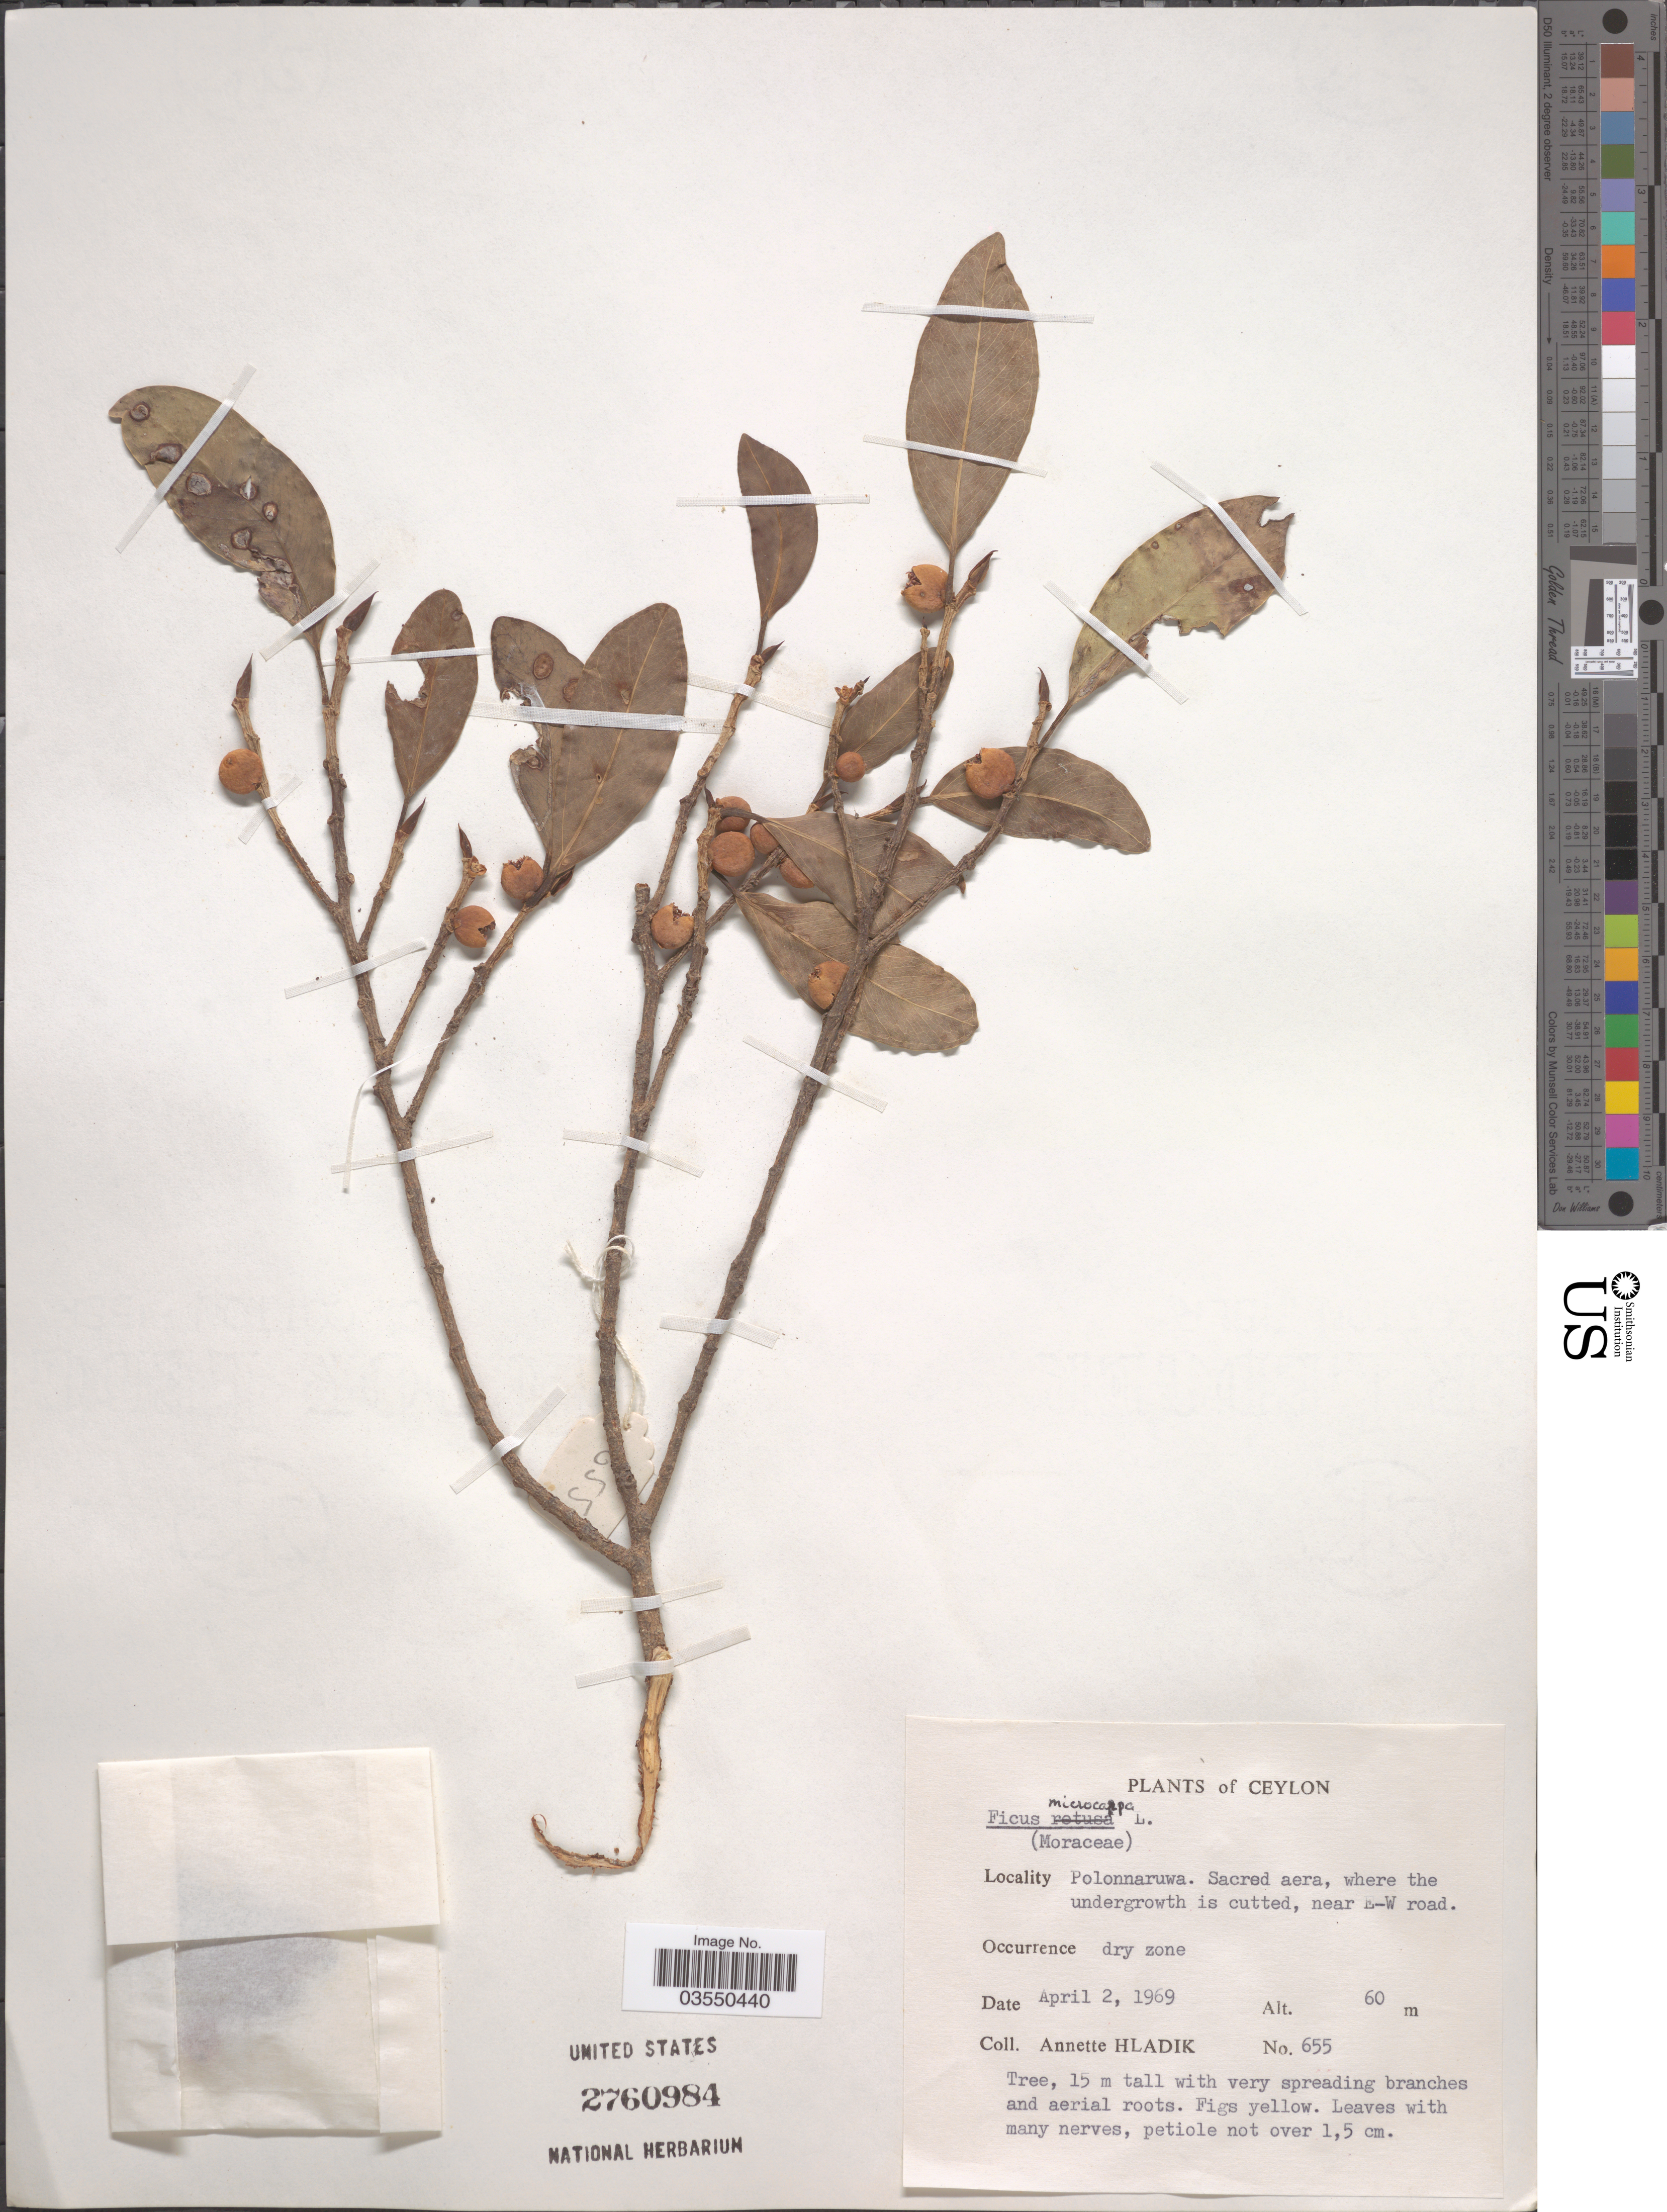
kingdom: Plantae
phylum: Tracheophyta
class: Magnoliopsida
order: Rosales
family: Moraceae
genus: Ficus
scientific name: Ficus microcarpa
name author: L. f.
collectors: A. Hladik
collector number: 655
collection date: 1969-04-02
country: Sri Lanka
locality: Ceylon. Polonnaruwa. Near E-W road.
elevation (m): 60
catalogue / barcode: US 2760984